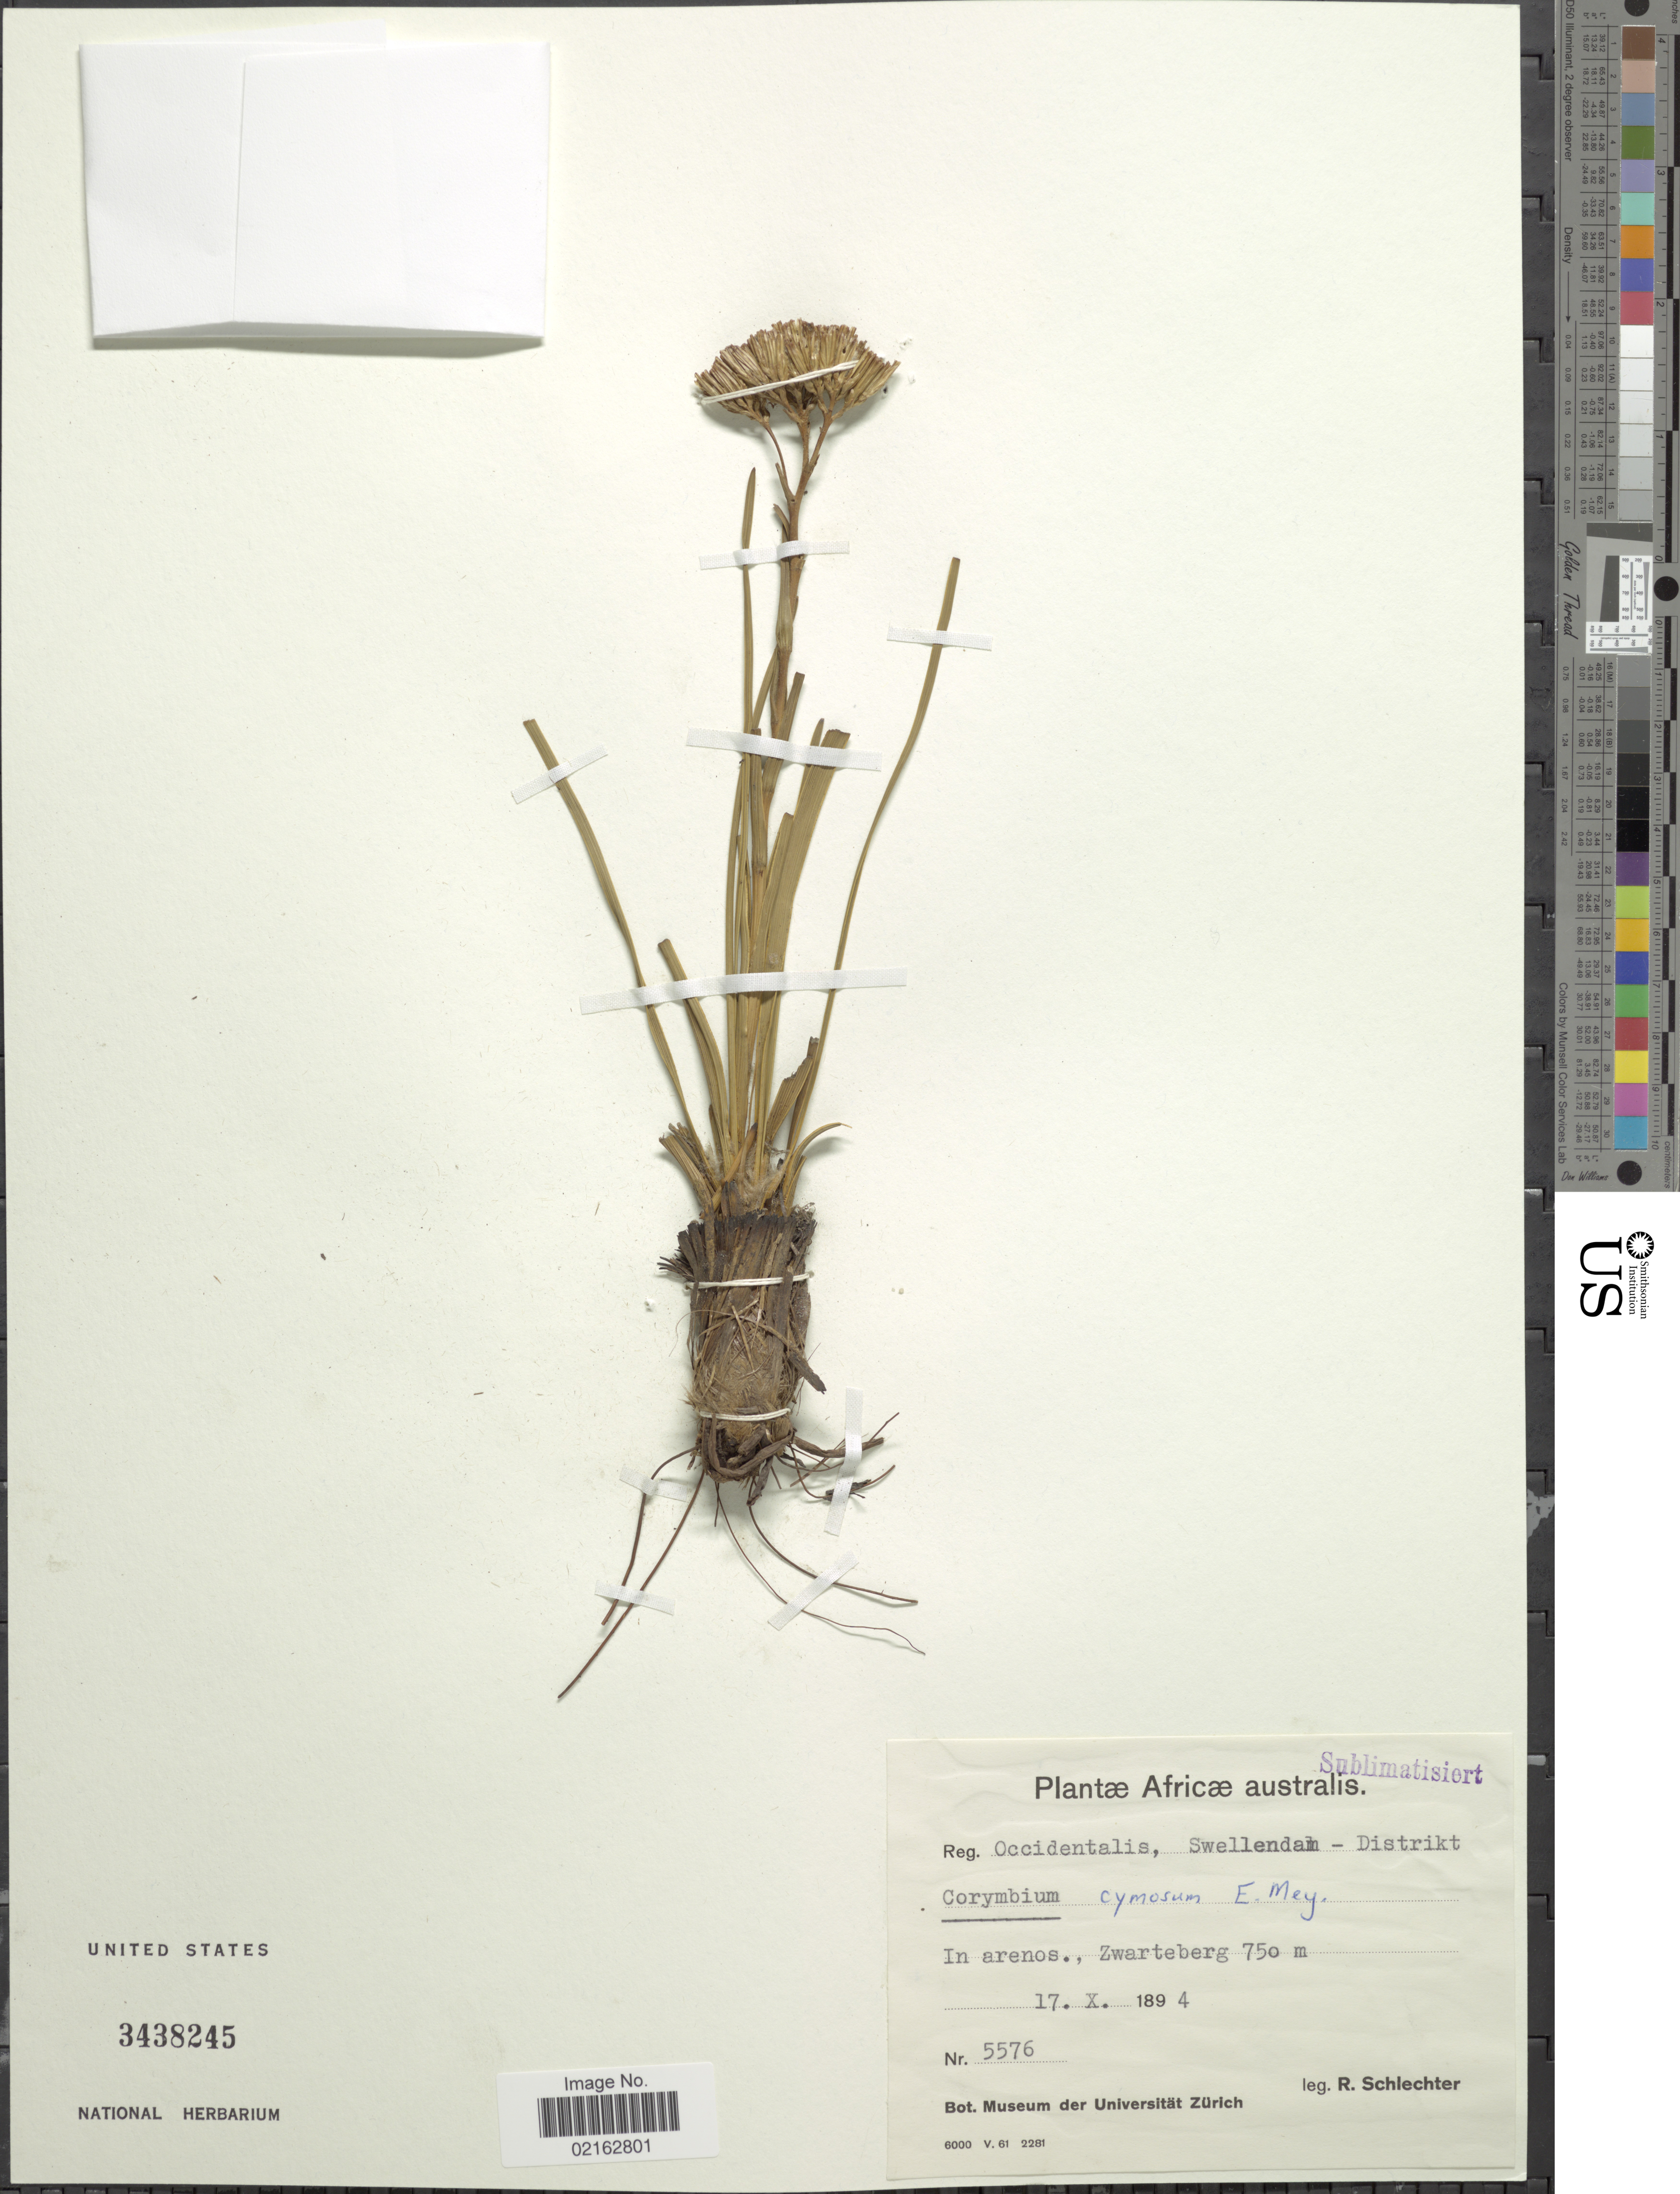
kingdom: Plantae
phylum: Tracheophyta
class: Magnoliopsida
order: Asterales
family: Asteraceae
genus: Corymbium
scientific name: Corymbium cymosum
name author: E. Mey. ex DC.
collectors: F. R. R. Schlechter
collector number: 5576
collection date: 1894-10-17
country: South Africa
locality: Reg. Occidentalis, Swellendam-Distrikt. In arenos., Zwarteberg.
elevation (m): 750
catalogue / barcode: US 3438245